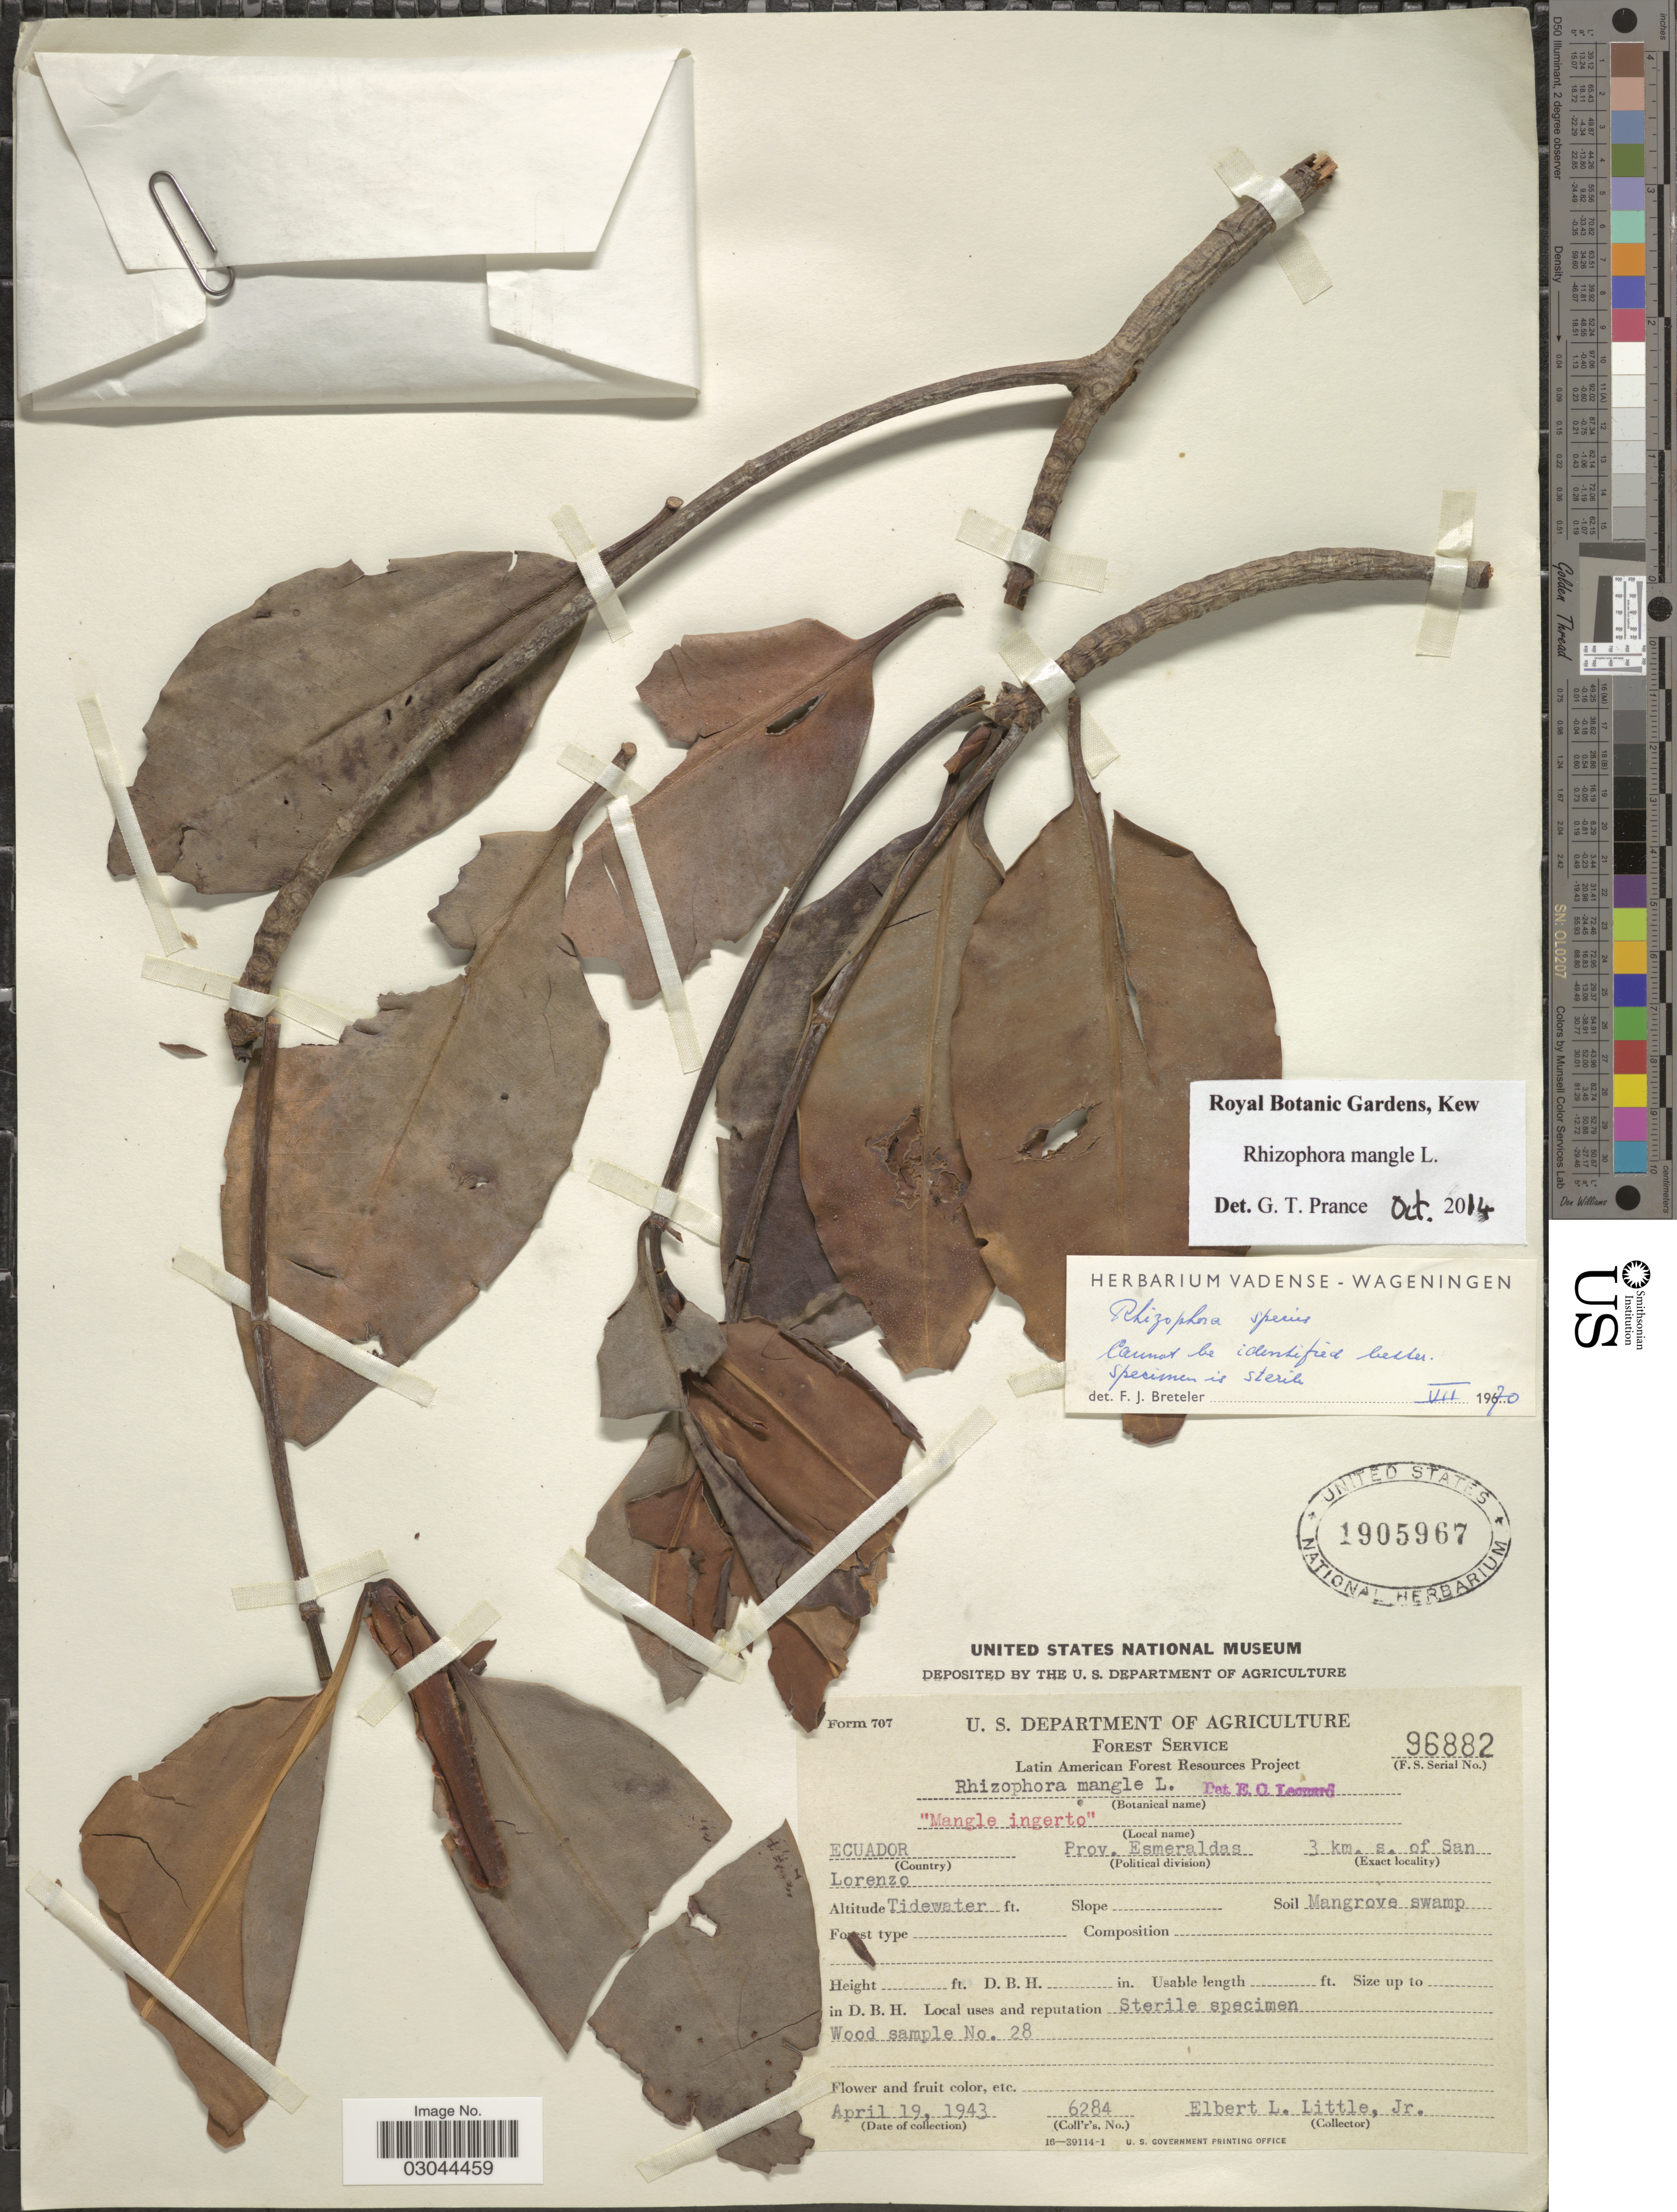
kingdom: Plantae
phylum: Tracheophyta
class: Magnoliopsida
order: Malpighiales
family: Rhizophoraceae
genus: Rhizophora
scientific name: Rhizophora mangle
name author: L.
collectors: E. L. Little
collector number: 6284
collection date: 1943-04-19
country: Ecuador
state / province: Esmeraldas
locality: Prov. Esmeraldas. 3 km. s. of San Lorenzo.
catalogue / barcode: US 1905967